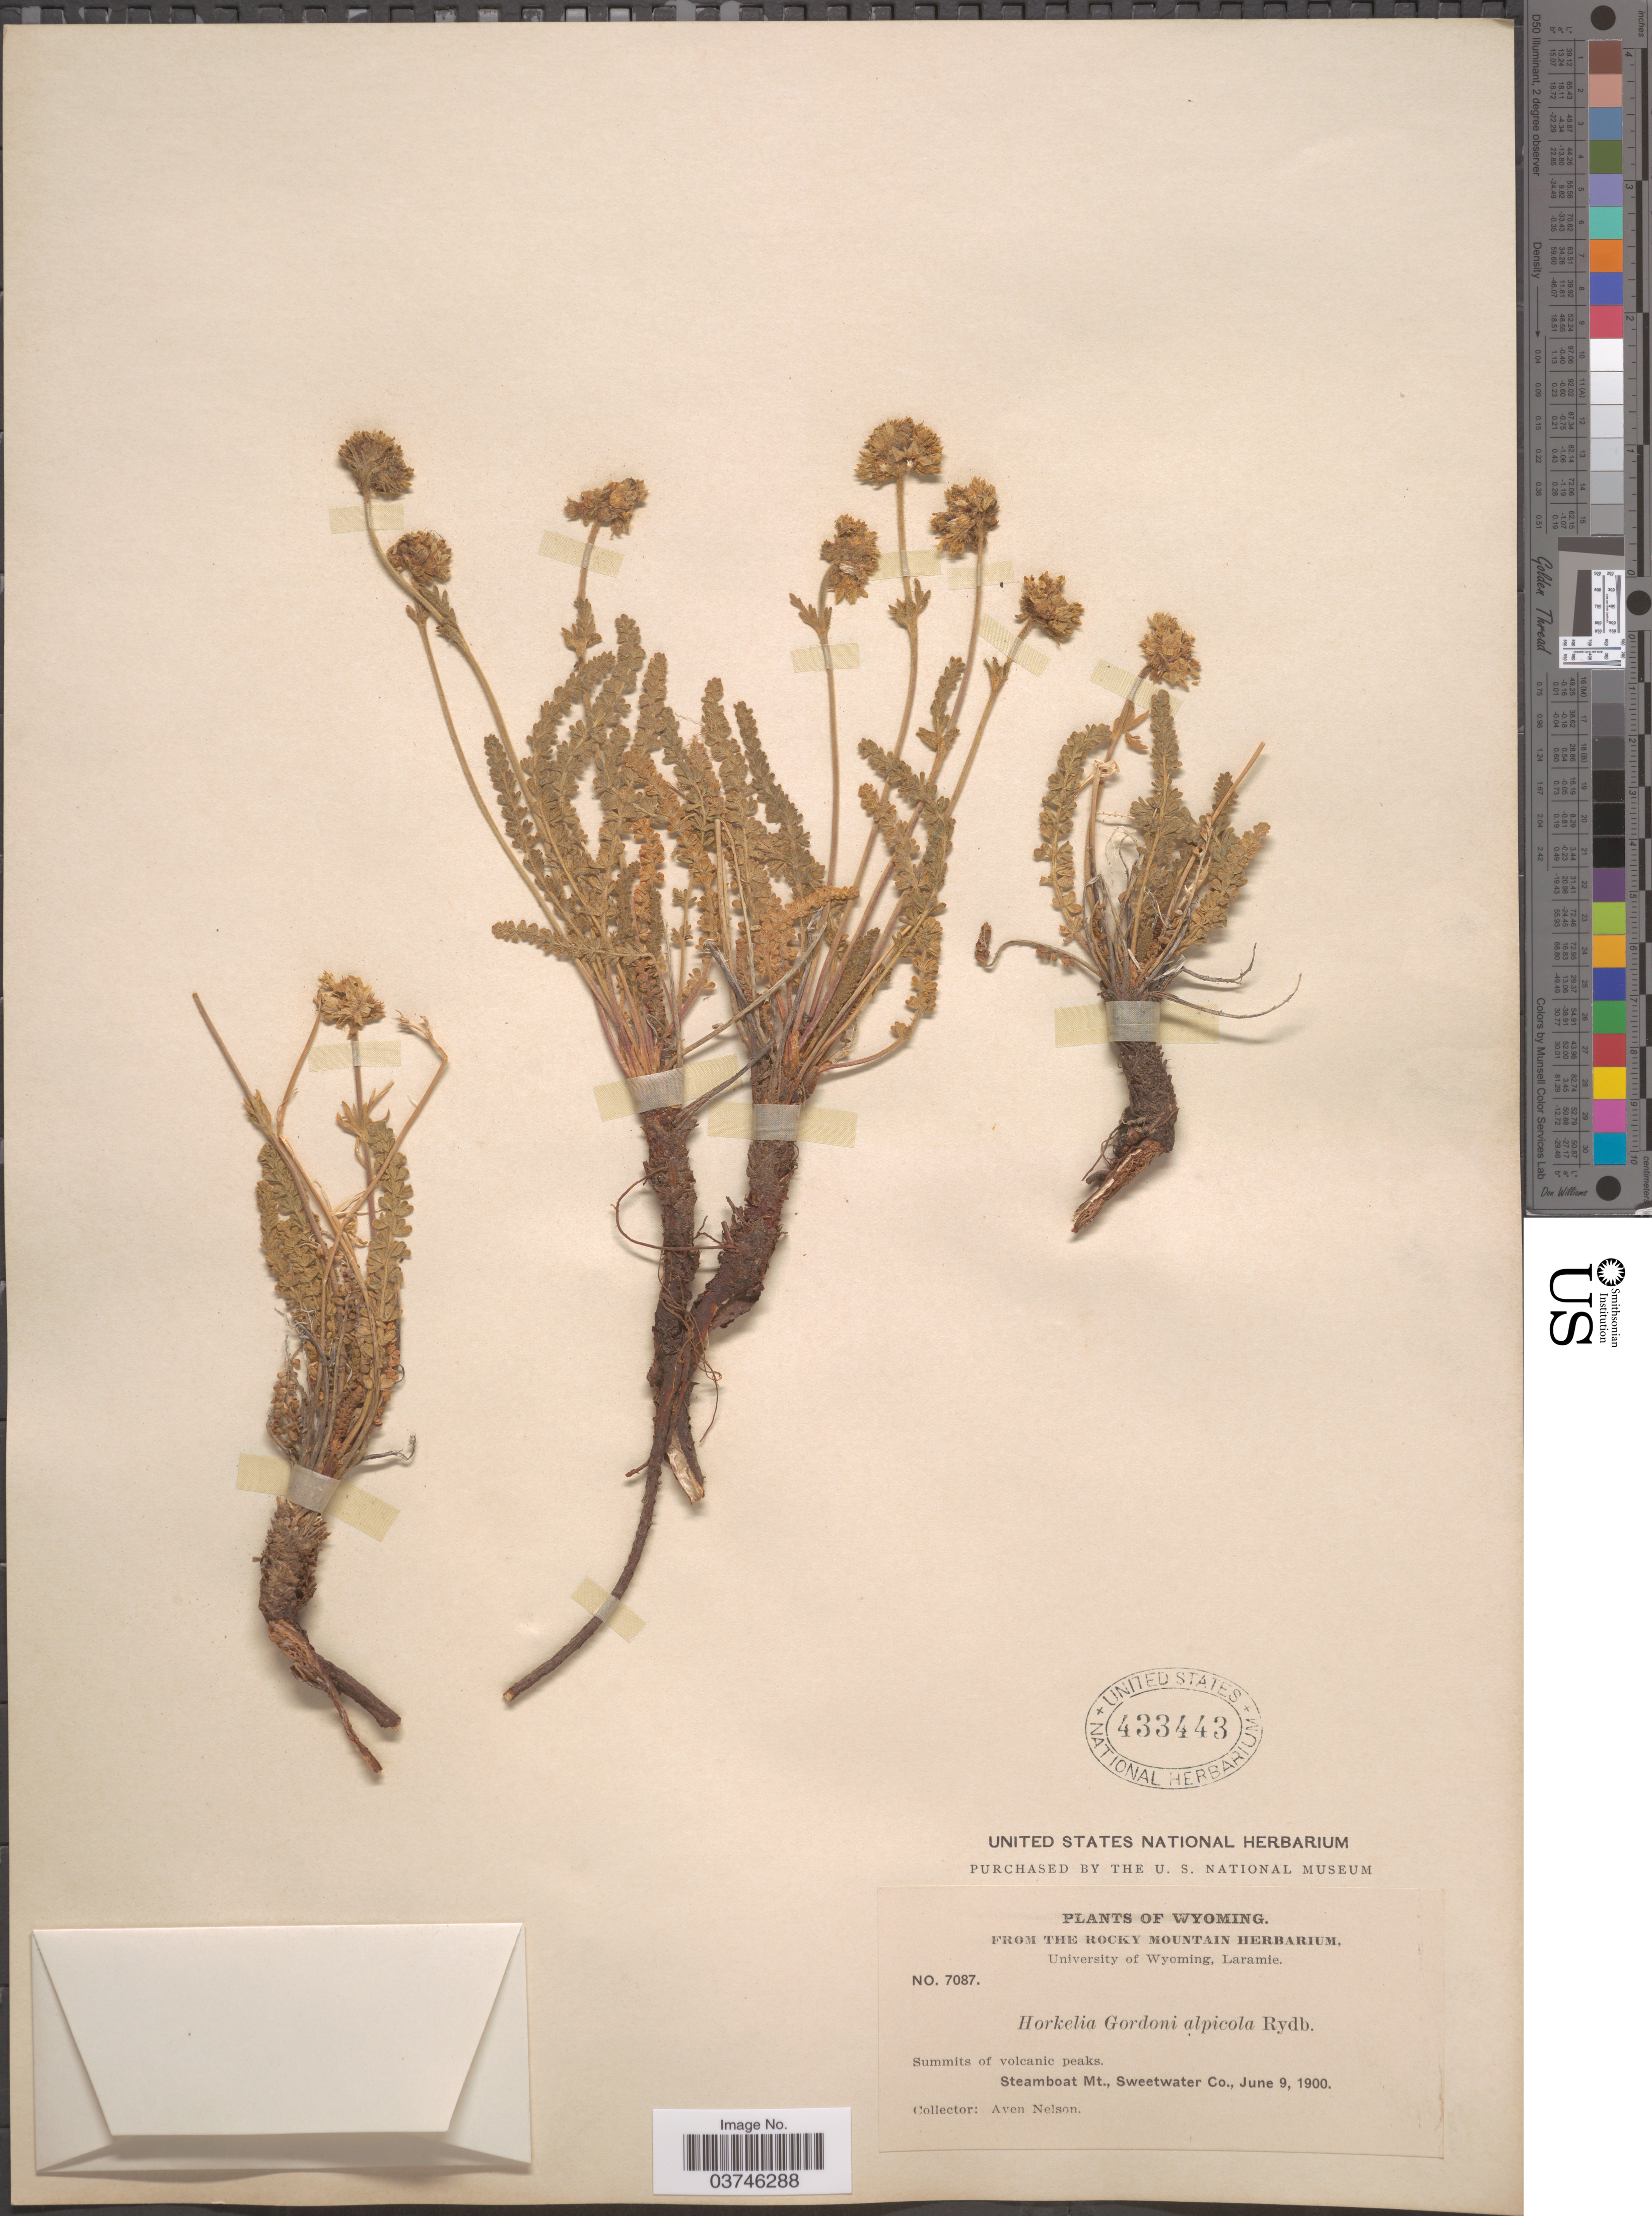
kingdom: Plantae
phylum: Tracheophyta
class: Magnoliopsida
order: Rosales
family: Rosaceae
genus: Potentilla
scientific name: Potentilla gordonii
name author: (Hook.) Greene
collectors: A. Nelson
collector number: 7087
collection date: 1900-06-09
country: United States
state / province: Wyoming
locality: Summits of volcanic peaks. Steamboat Mt., Sweetwater Co.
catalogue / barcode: US 433443